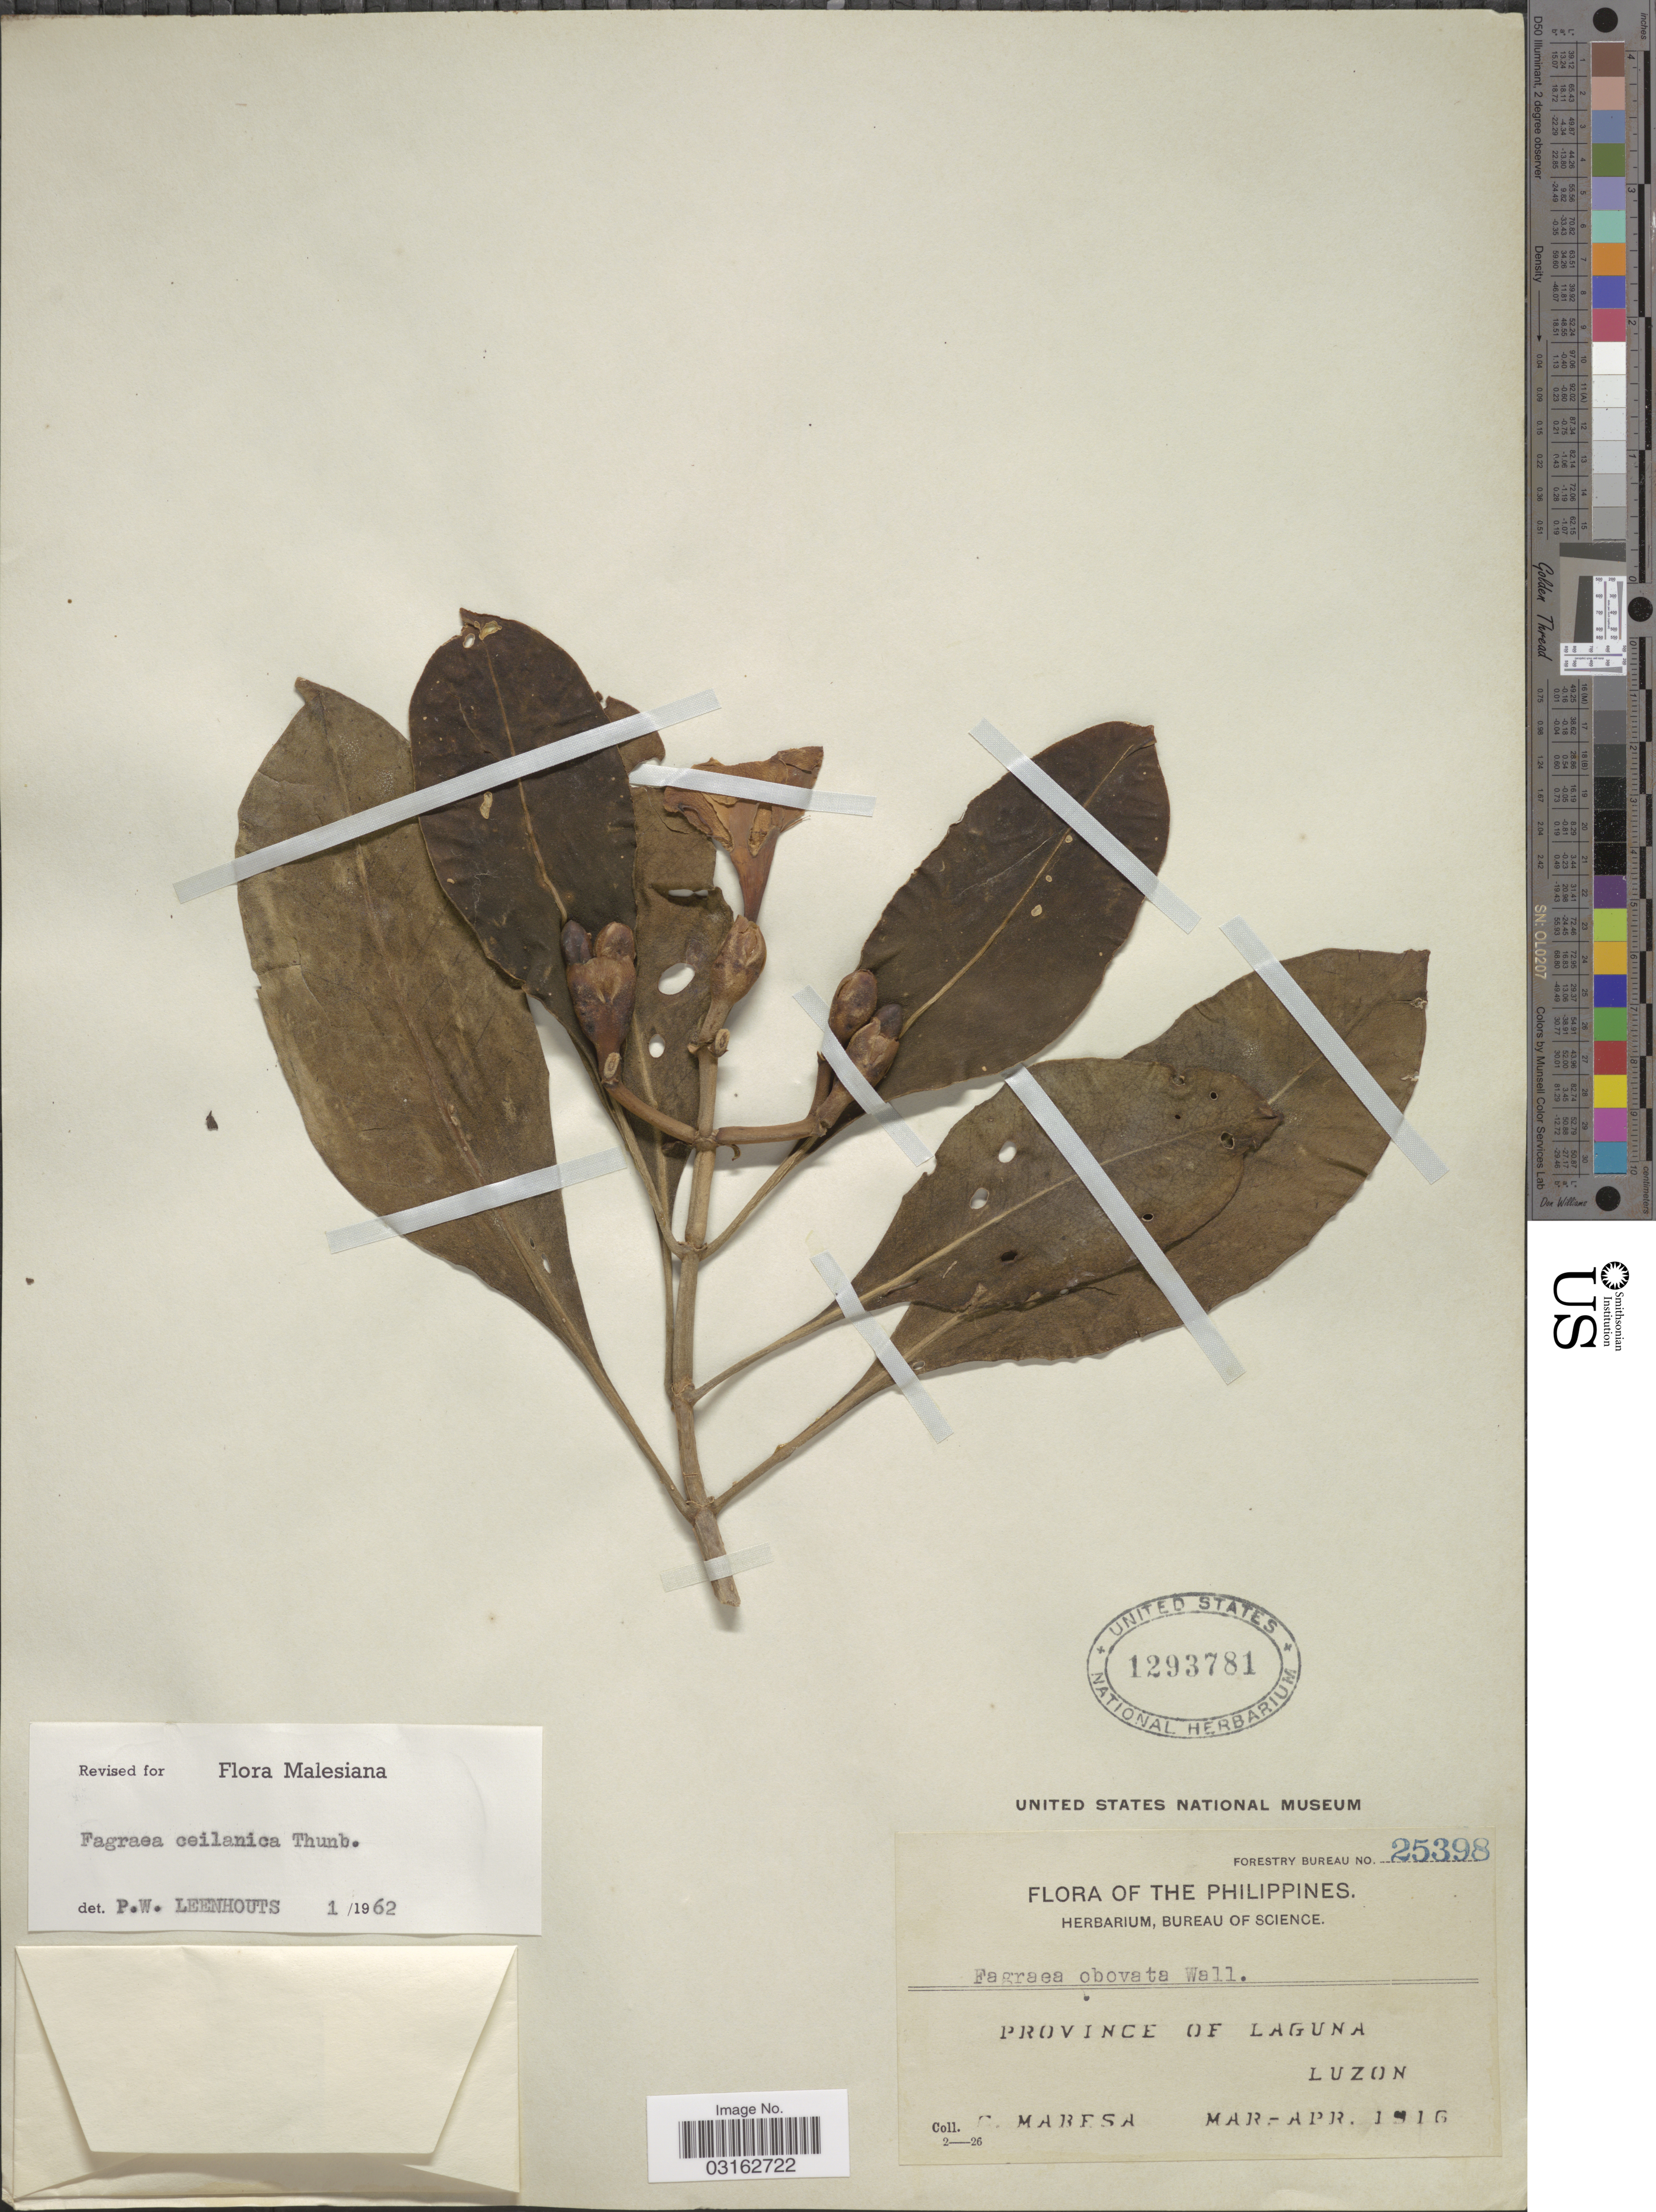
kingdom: Plantae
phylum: Tracheophyta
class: Magnoliopsida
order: Gentianales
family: Gentianaceae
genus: Fagraea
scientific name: Fagraea ceilanica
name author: Thunb.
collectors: C. Mabesa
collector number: Forestry Bureau 25398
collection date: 1916-03/1916-04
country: Philippines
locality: Province of Laguna, Luzon.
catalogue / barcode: US 1293781